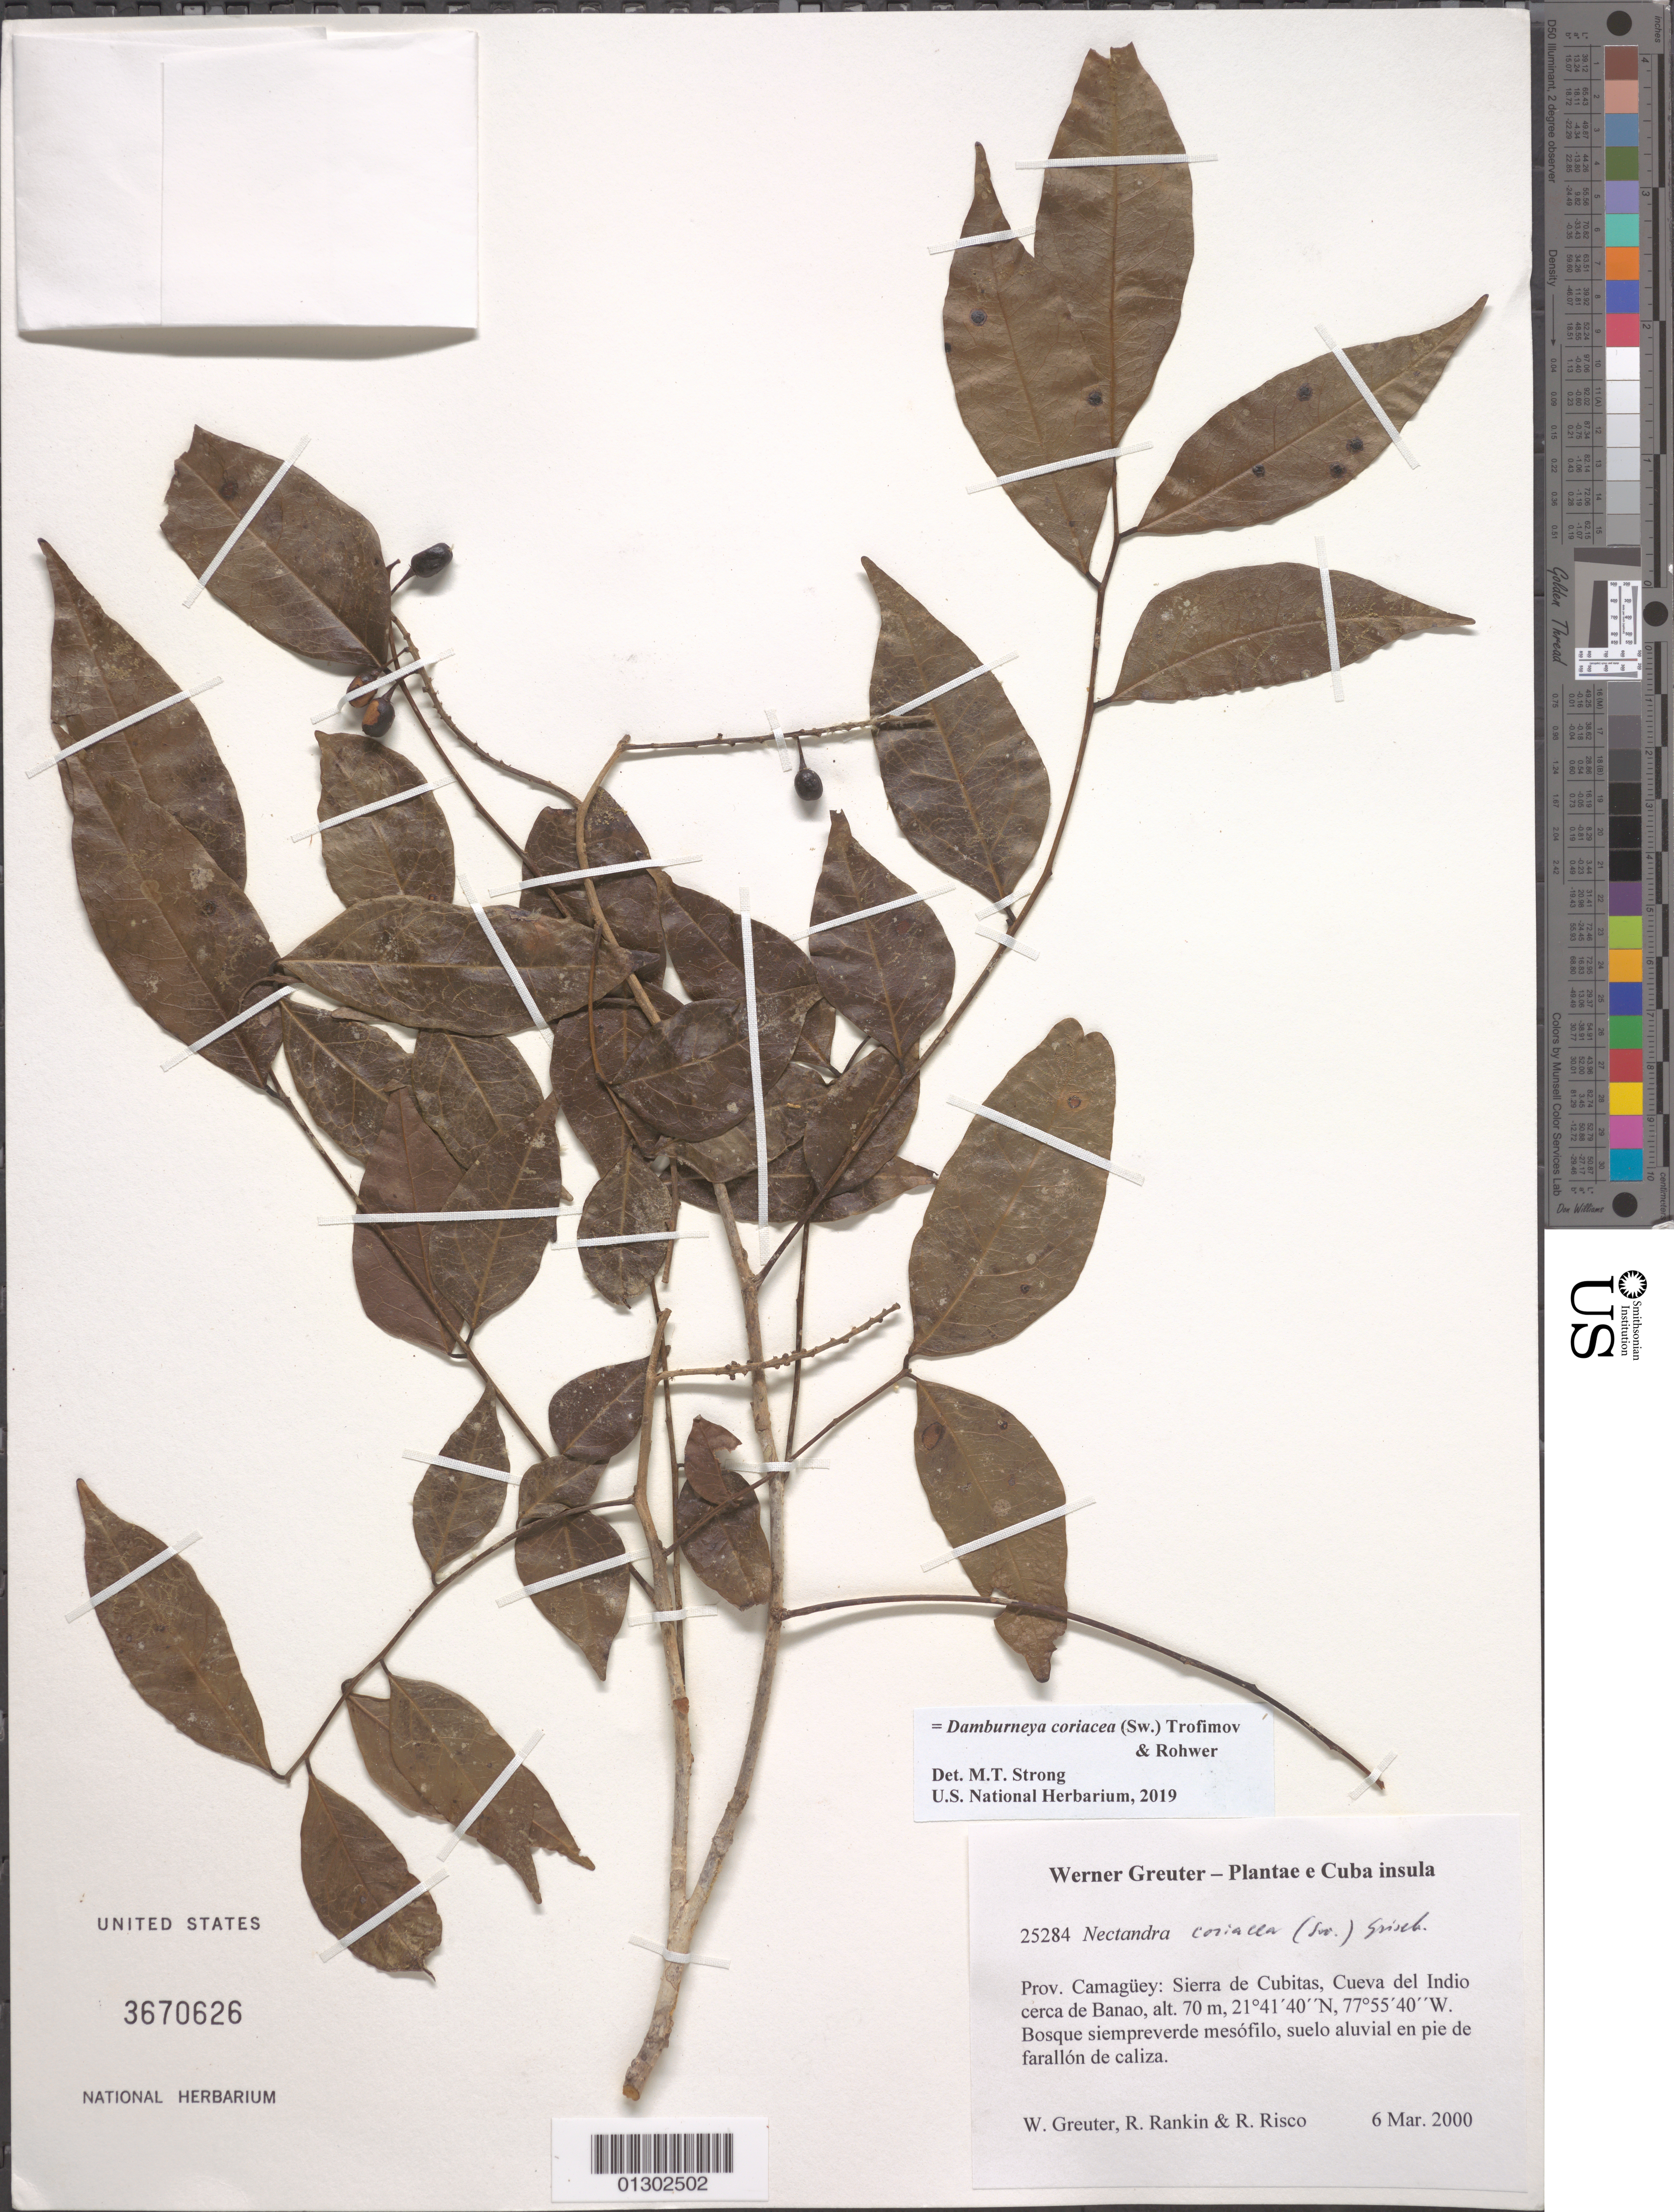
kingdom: Plantae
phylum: Tracheophyta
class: Magnoliopsida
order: Laurales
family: Lauraceae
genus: Damburneya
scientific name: Damburneya coriacea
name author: (Sw.) Trofimov & Rohwer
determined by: Strong, M. T., (US), Smithsonian Institution - National Museum of Natural History (UNITED STATES)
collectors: W. R. Greuter, R. Rankin Rodriguez & R. Risco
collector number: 25284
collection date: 2000-03-06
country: Cuba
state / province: Camagüey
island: Cuba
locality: Sierra de Cubitas, Cueva del Indio cerca de Banao.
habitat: Bosque siempreverde mesófilo, suelo aluvial en pie de farallón de caliza.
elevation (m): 70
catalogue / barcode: US 3670626